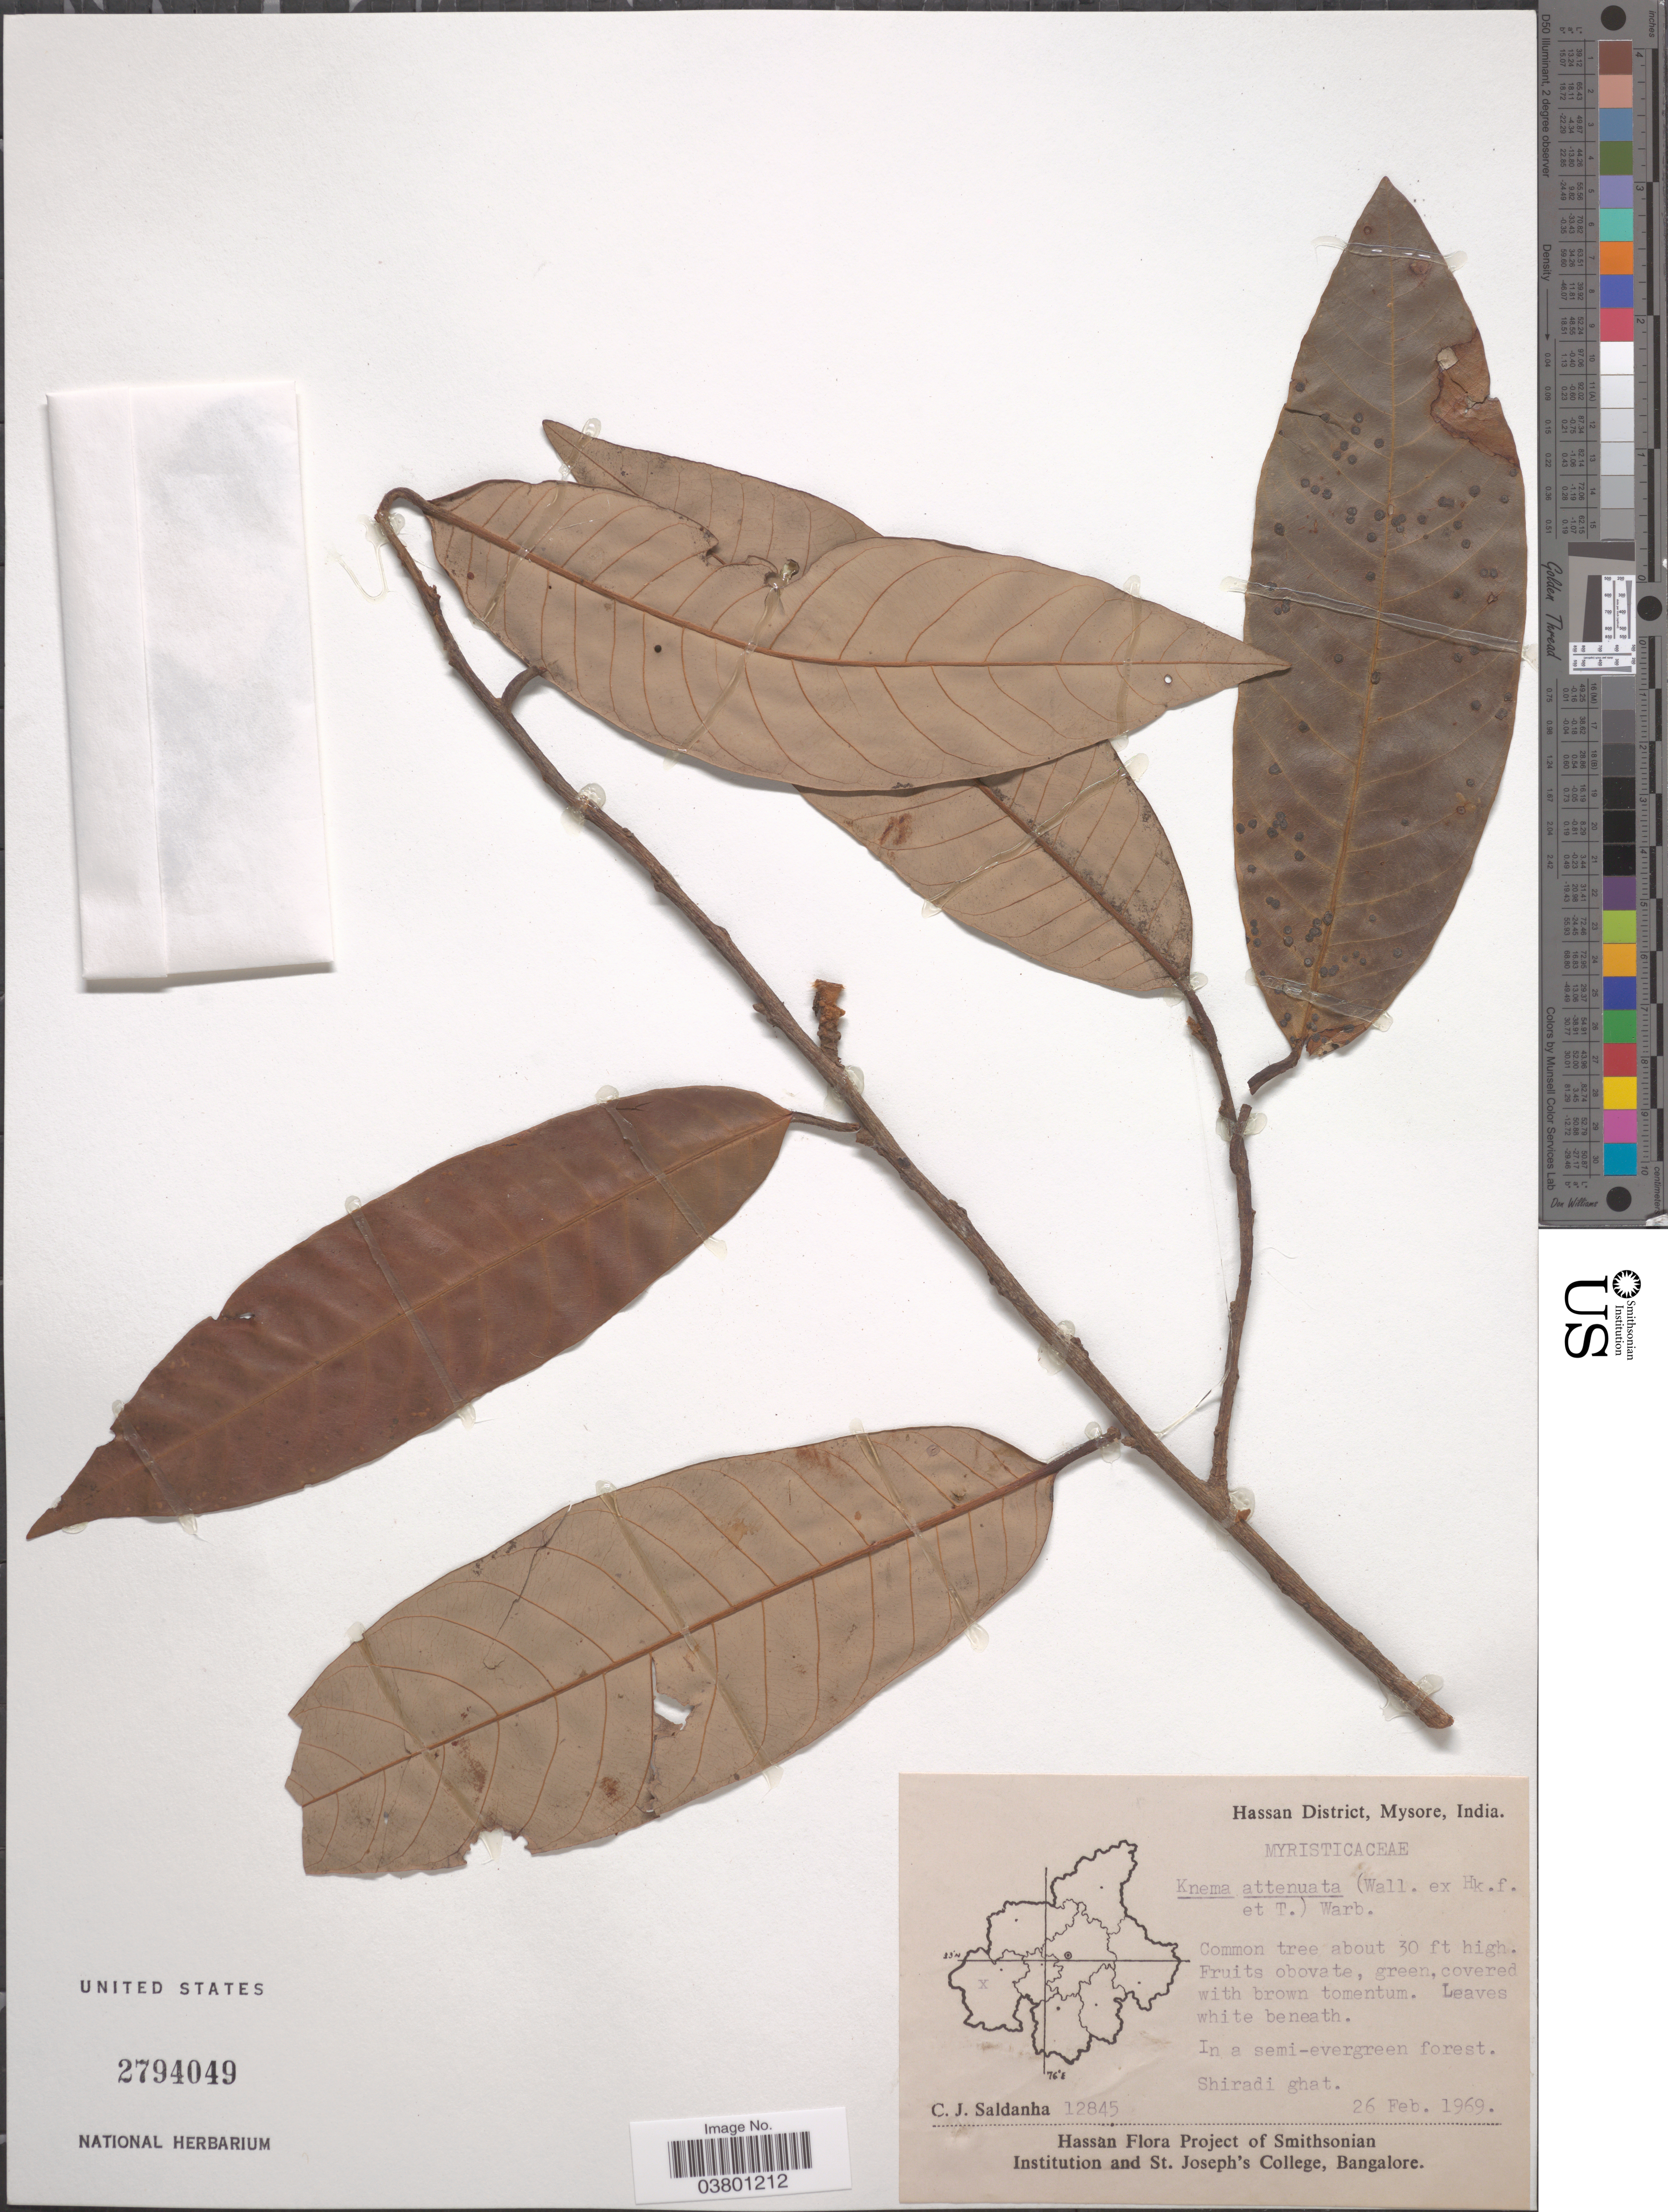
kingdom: Plantae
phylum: Tracheophyta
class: Magnoliopsida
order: Magnoliales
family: Myristicaceae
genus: Knema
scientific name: Knema attenuata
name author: (Warb. ex Hook. f. & Thomson) Warb.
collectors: C. J. Saldanha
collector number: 12845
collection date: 1969-02-26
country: India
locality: Hassan District, Mysore. Shiradi ghat.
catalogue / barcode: US 2794049